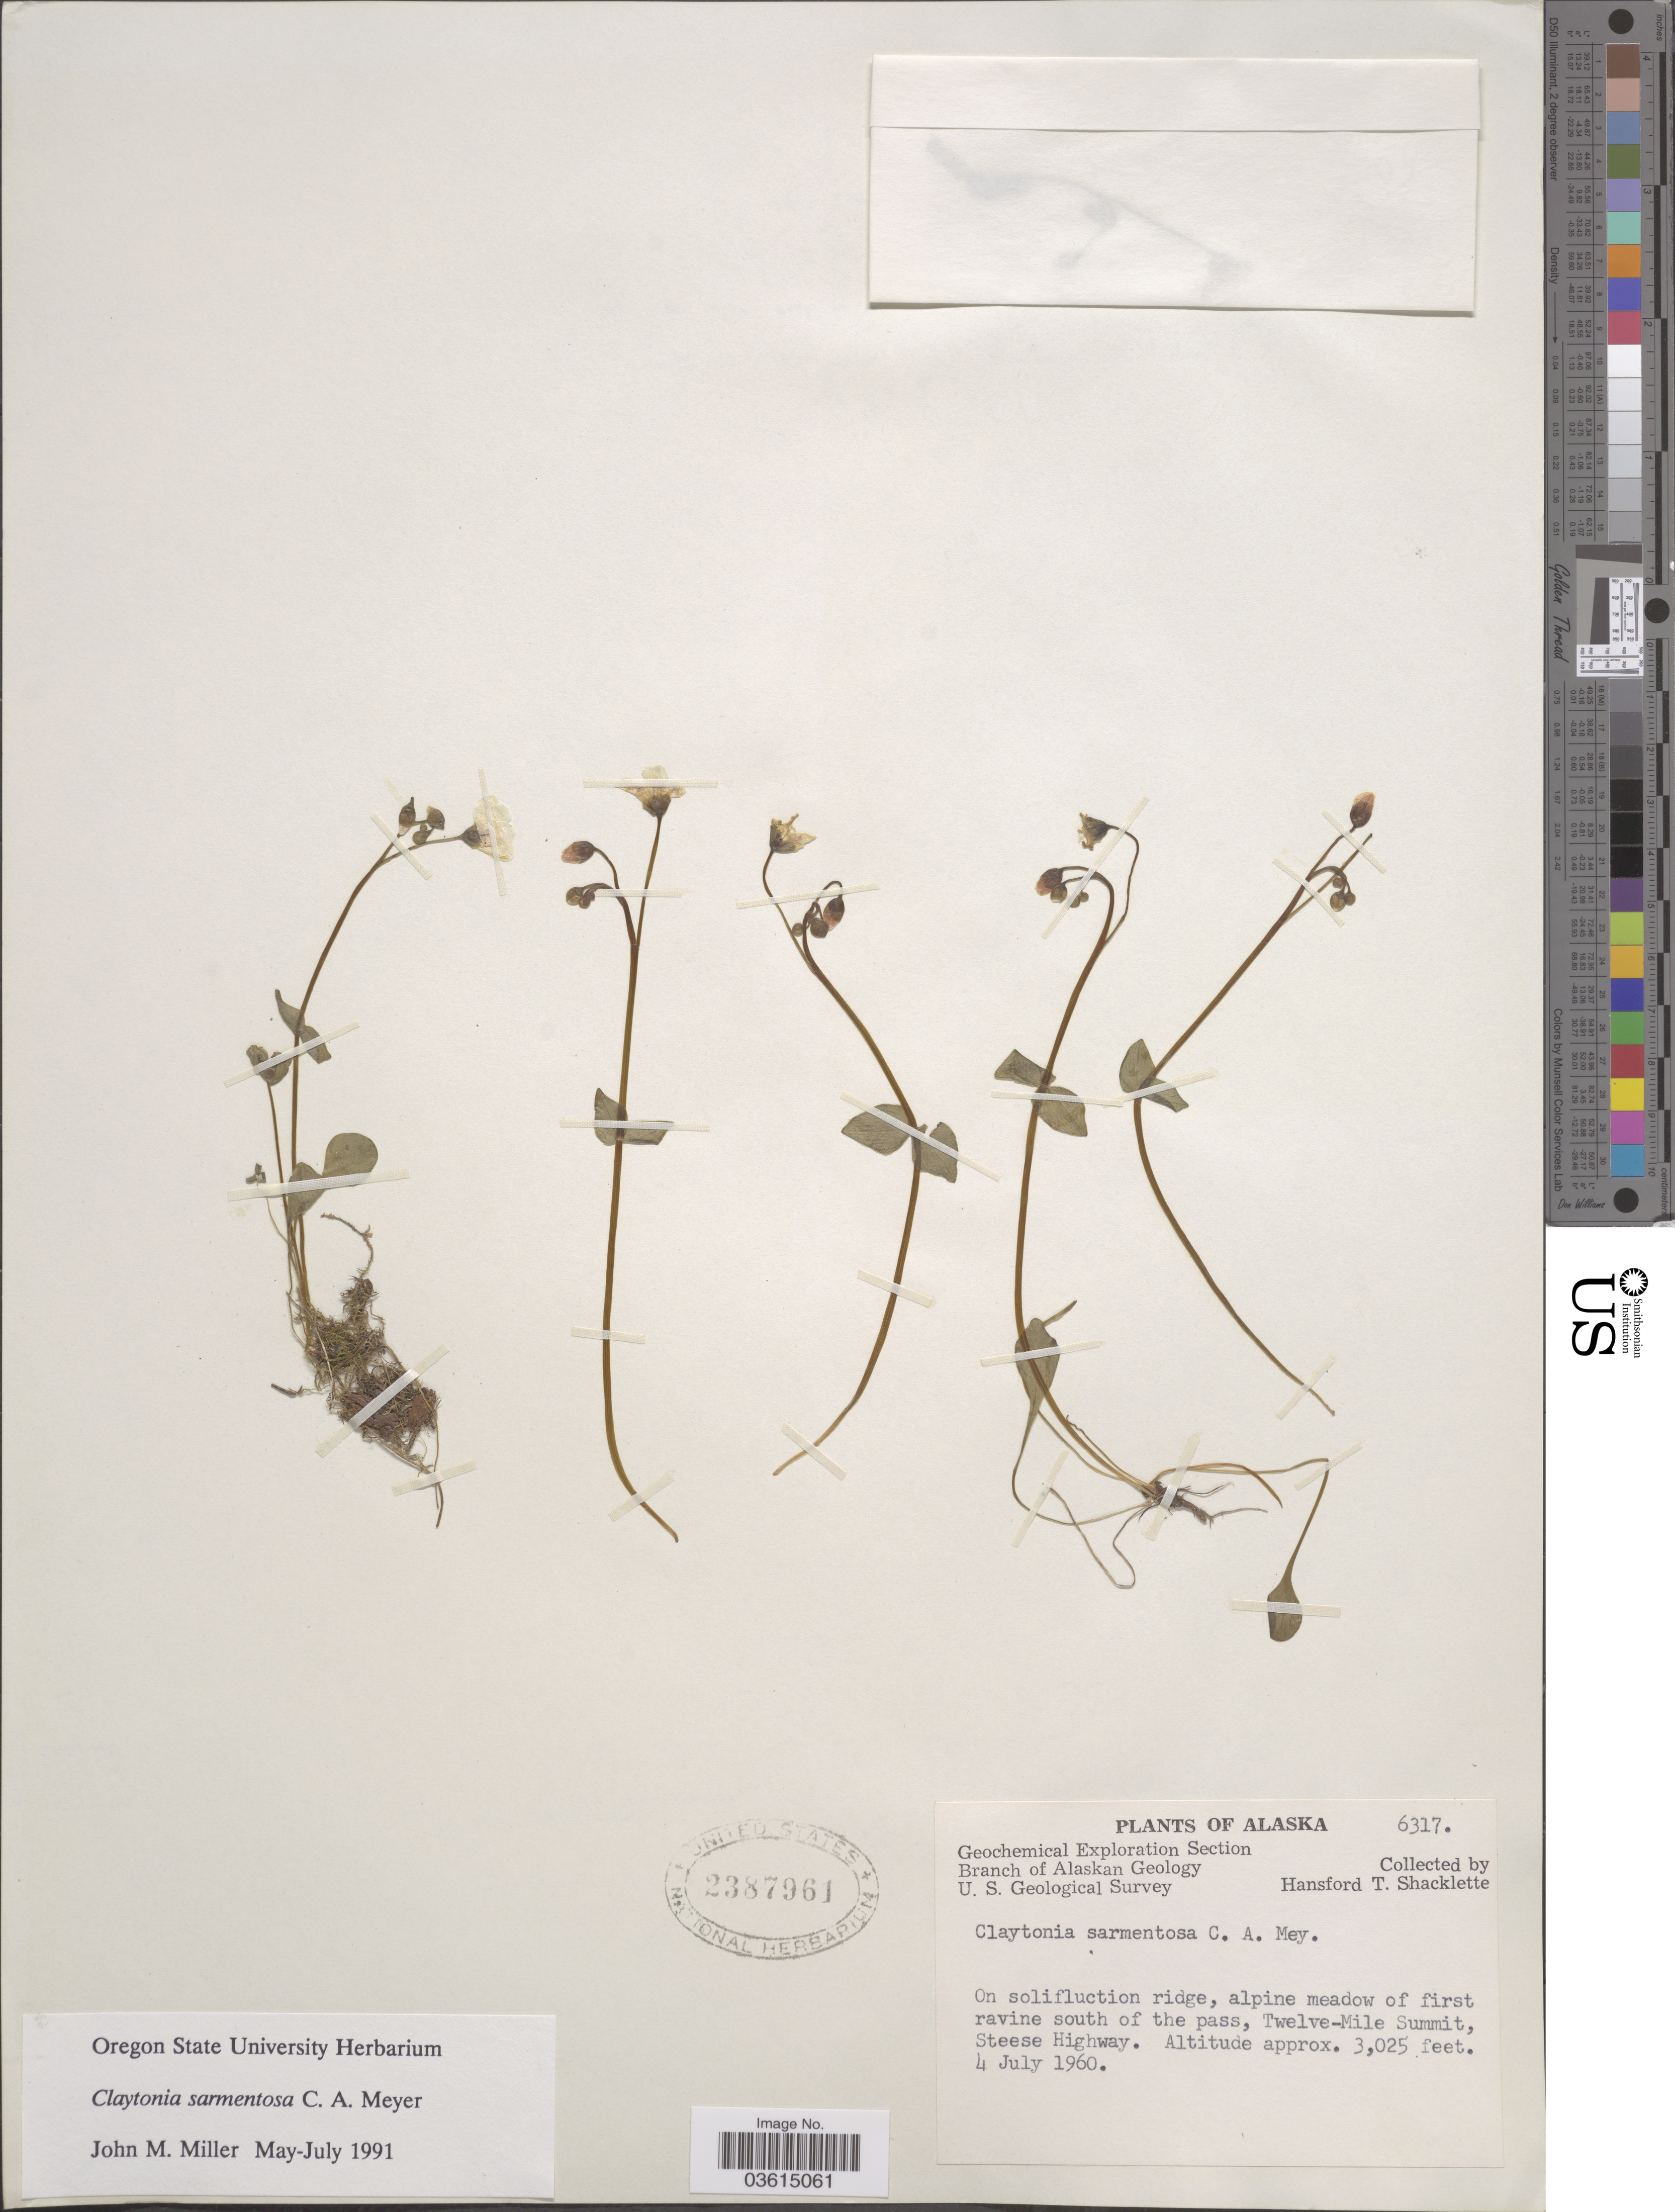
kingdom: Plantae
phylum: Tracheophyta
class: Magnoliopsida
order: Caryophyllales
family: Montiaceae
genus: Claytonia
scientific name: Claytonia sarmentosa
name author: C.A. Mey.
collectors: H. Shacklette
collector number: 6317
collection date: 1960-07-04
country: United States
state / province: Alaska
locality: Alpine meadow of first ravine south of the pass, Twelve-Mile Summit, Steese Highway.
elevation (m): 922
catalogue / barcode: US 2387961